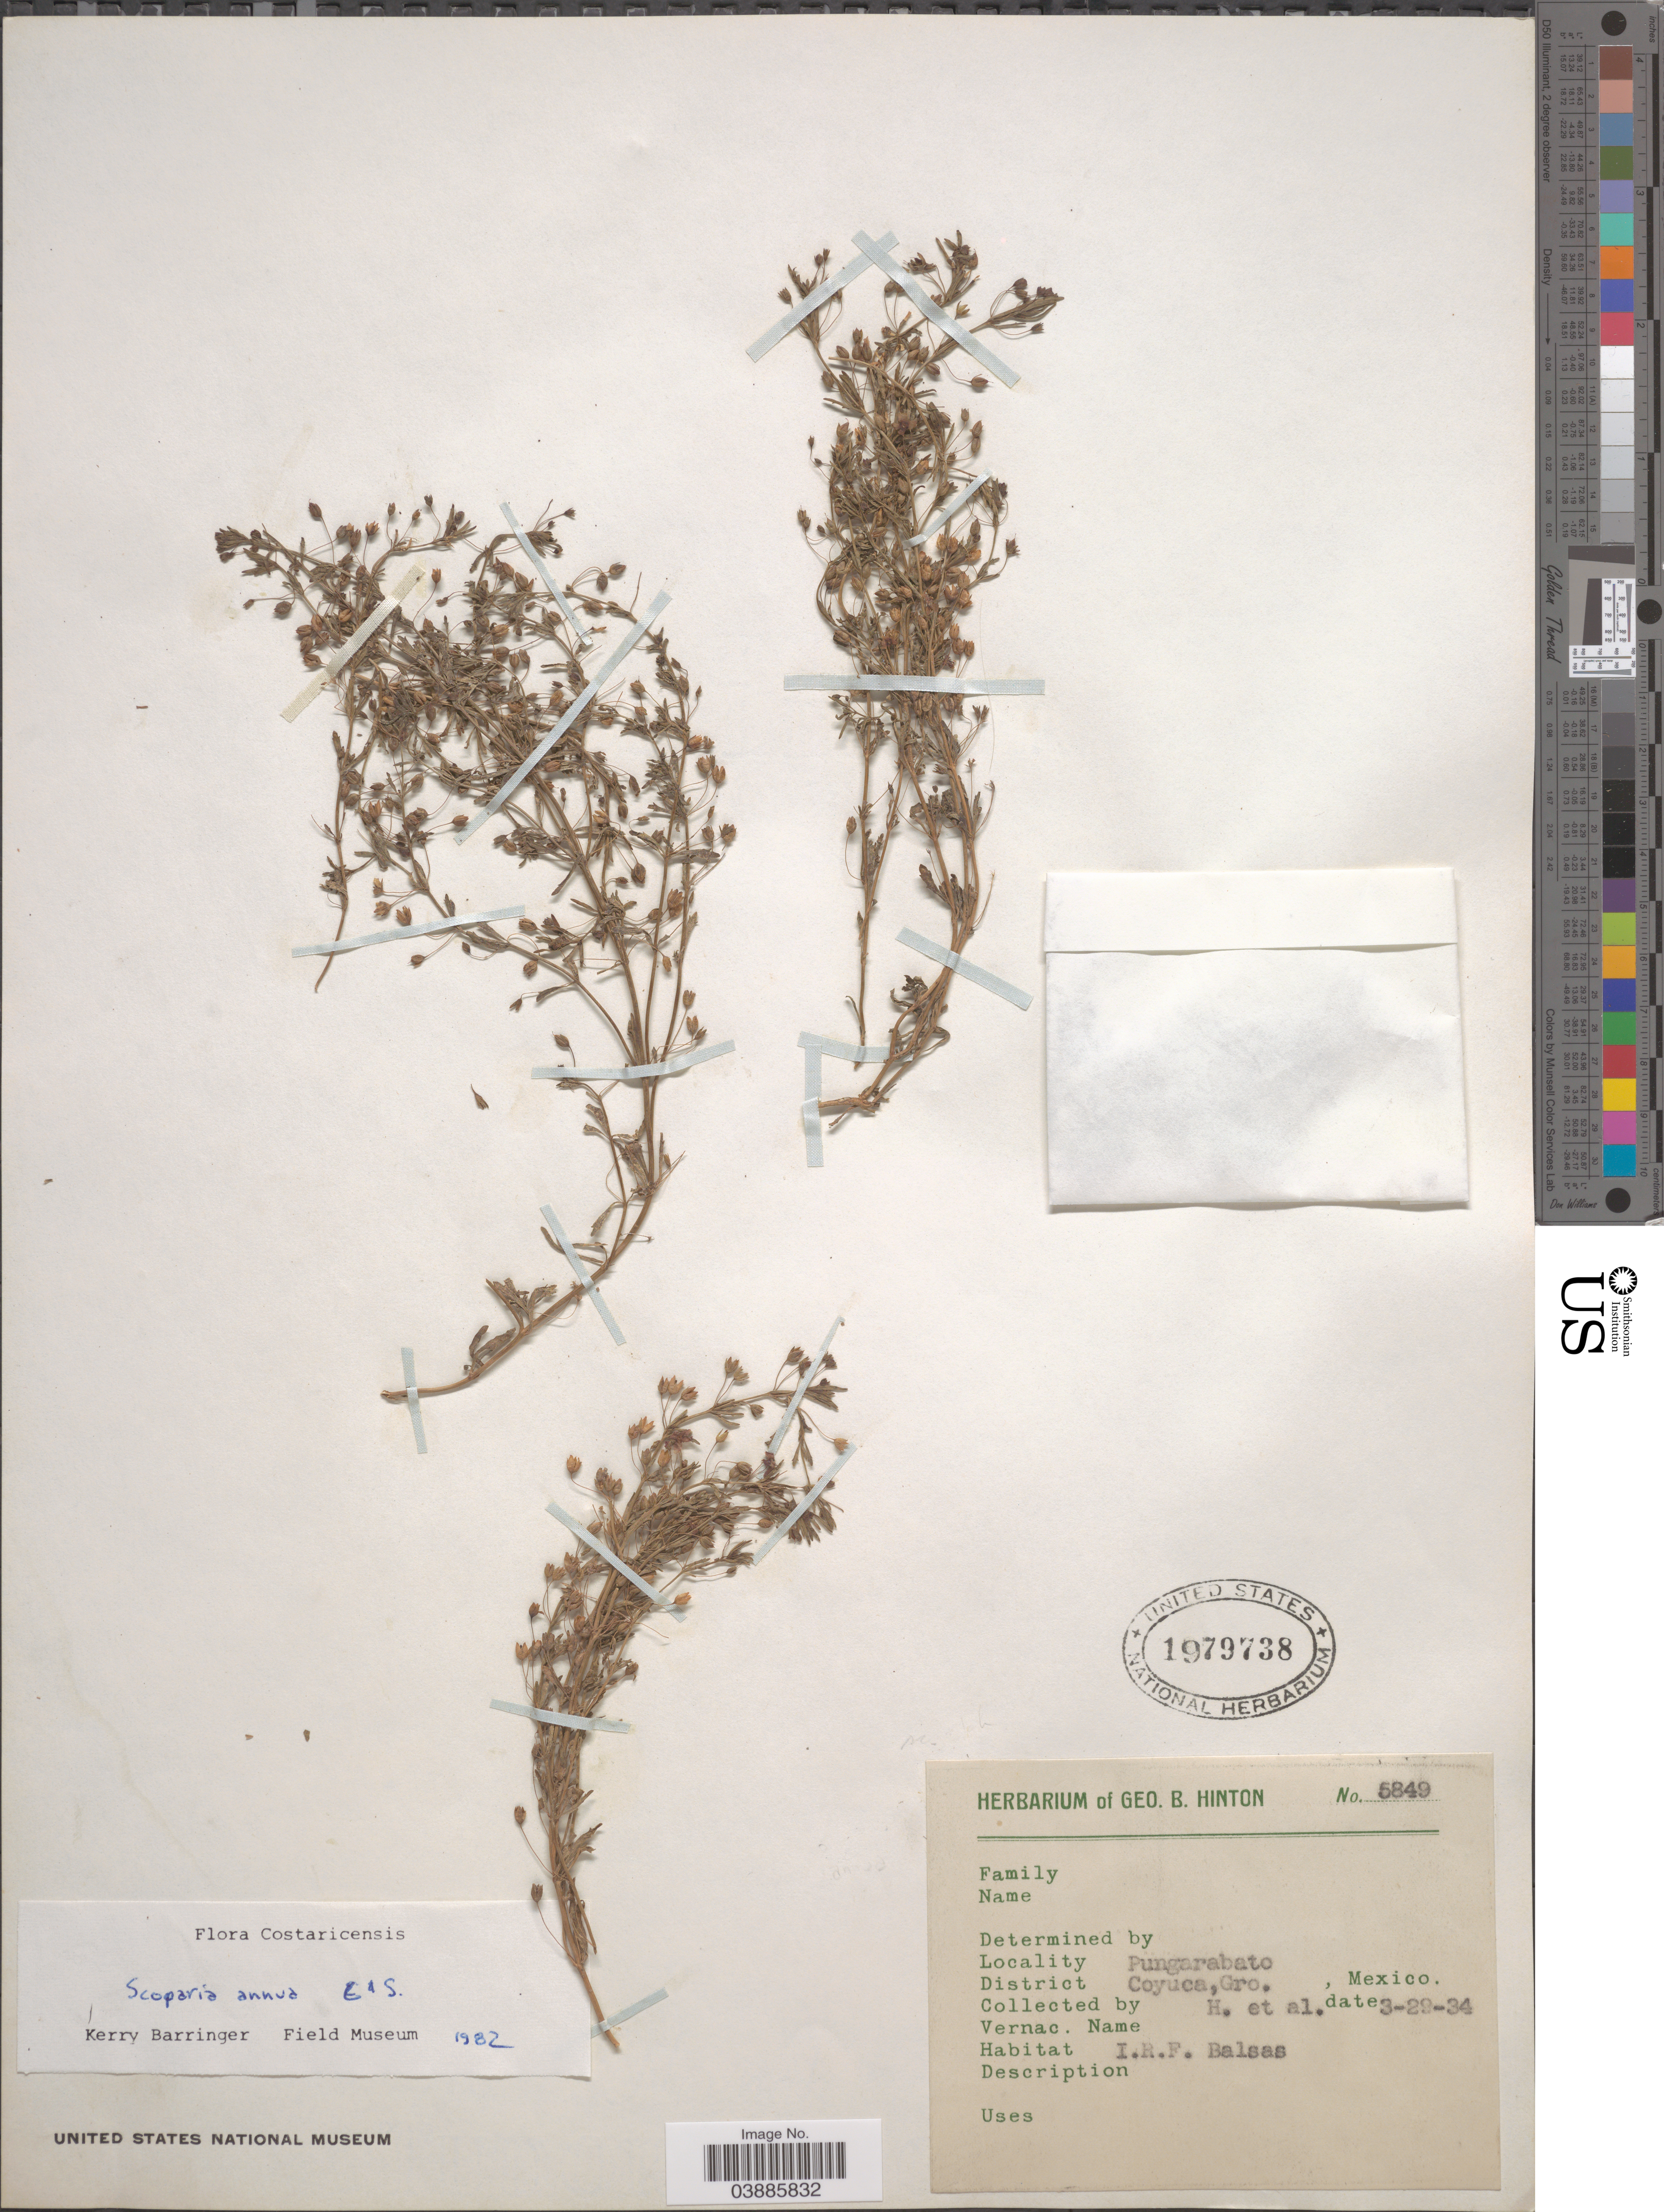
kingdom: Plantae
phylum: Tracheophyta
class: Magnoliopsida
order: Lamiales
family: Plantaginaceae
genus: Scoparia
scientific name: Scoparia annua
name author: Cham. ex Schltdl.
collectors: G. B. Hinton & et al.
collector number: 5849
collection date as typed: Transcribed d/m/y: 29/3/34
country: Mexico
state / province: Guerrero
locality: Pungarabato. District Coyuca.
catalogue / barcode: US 1979738